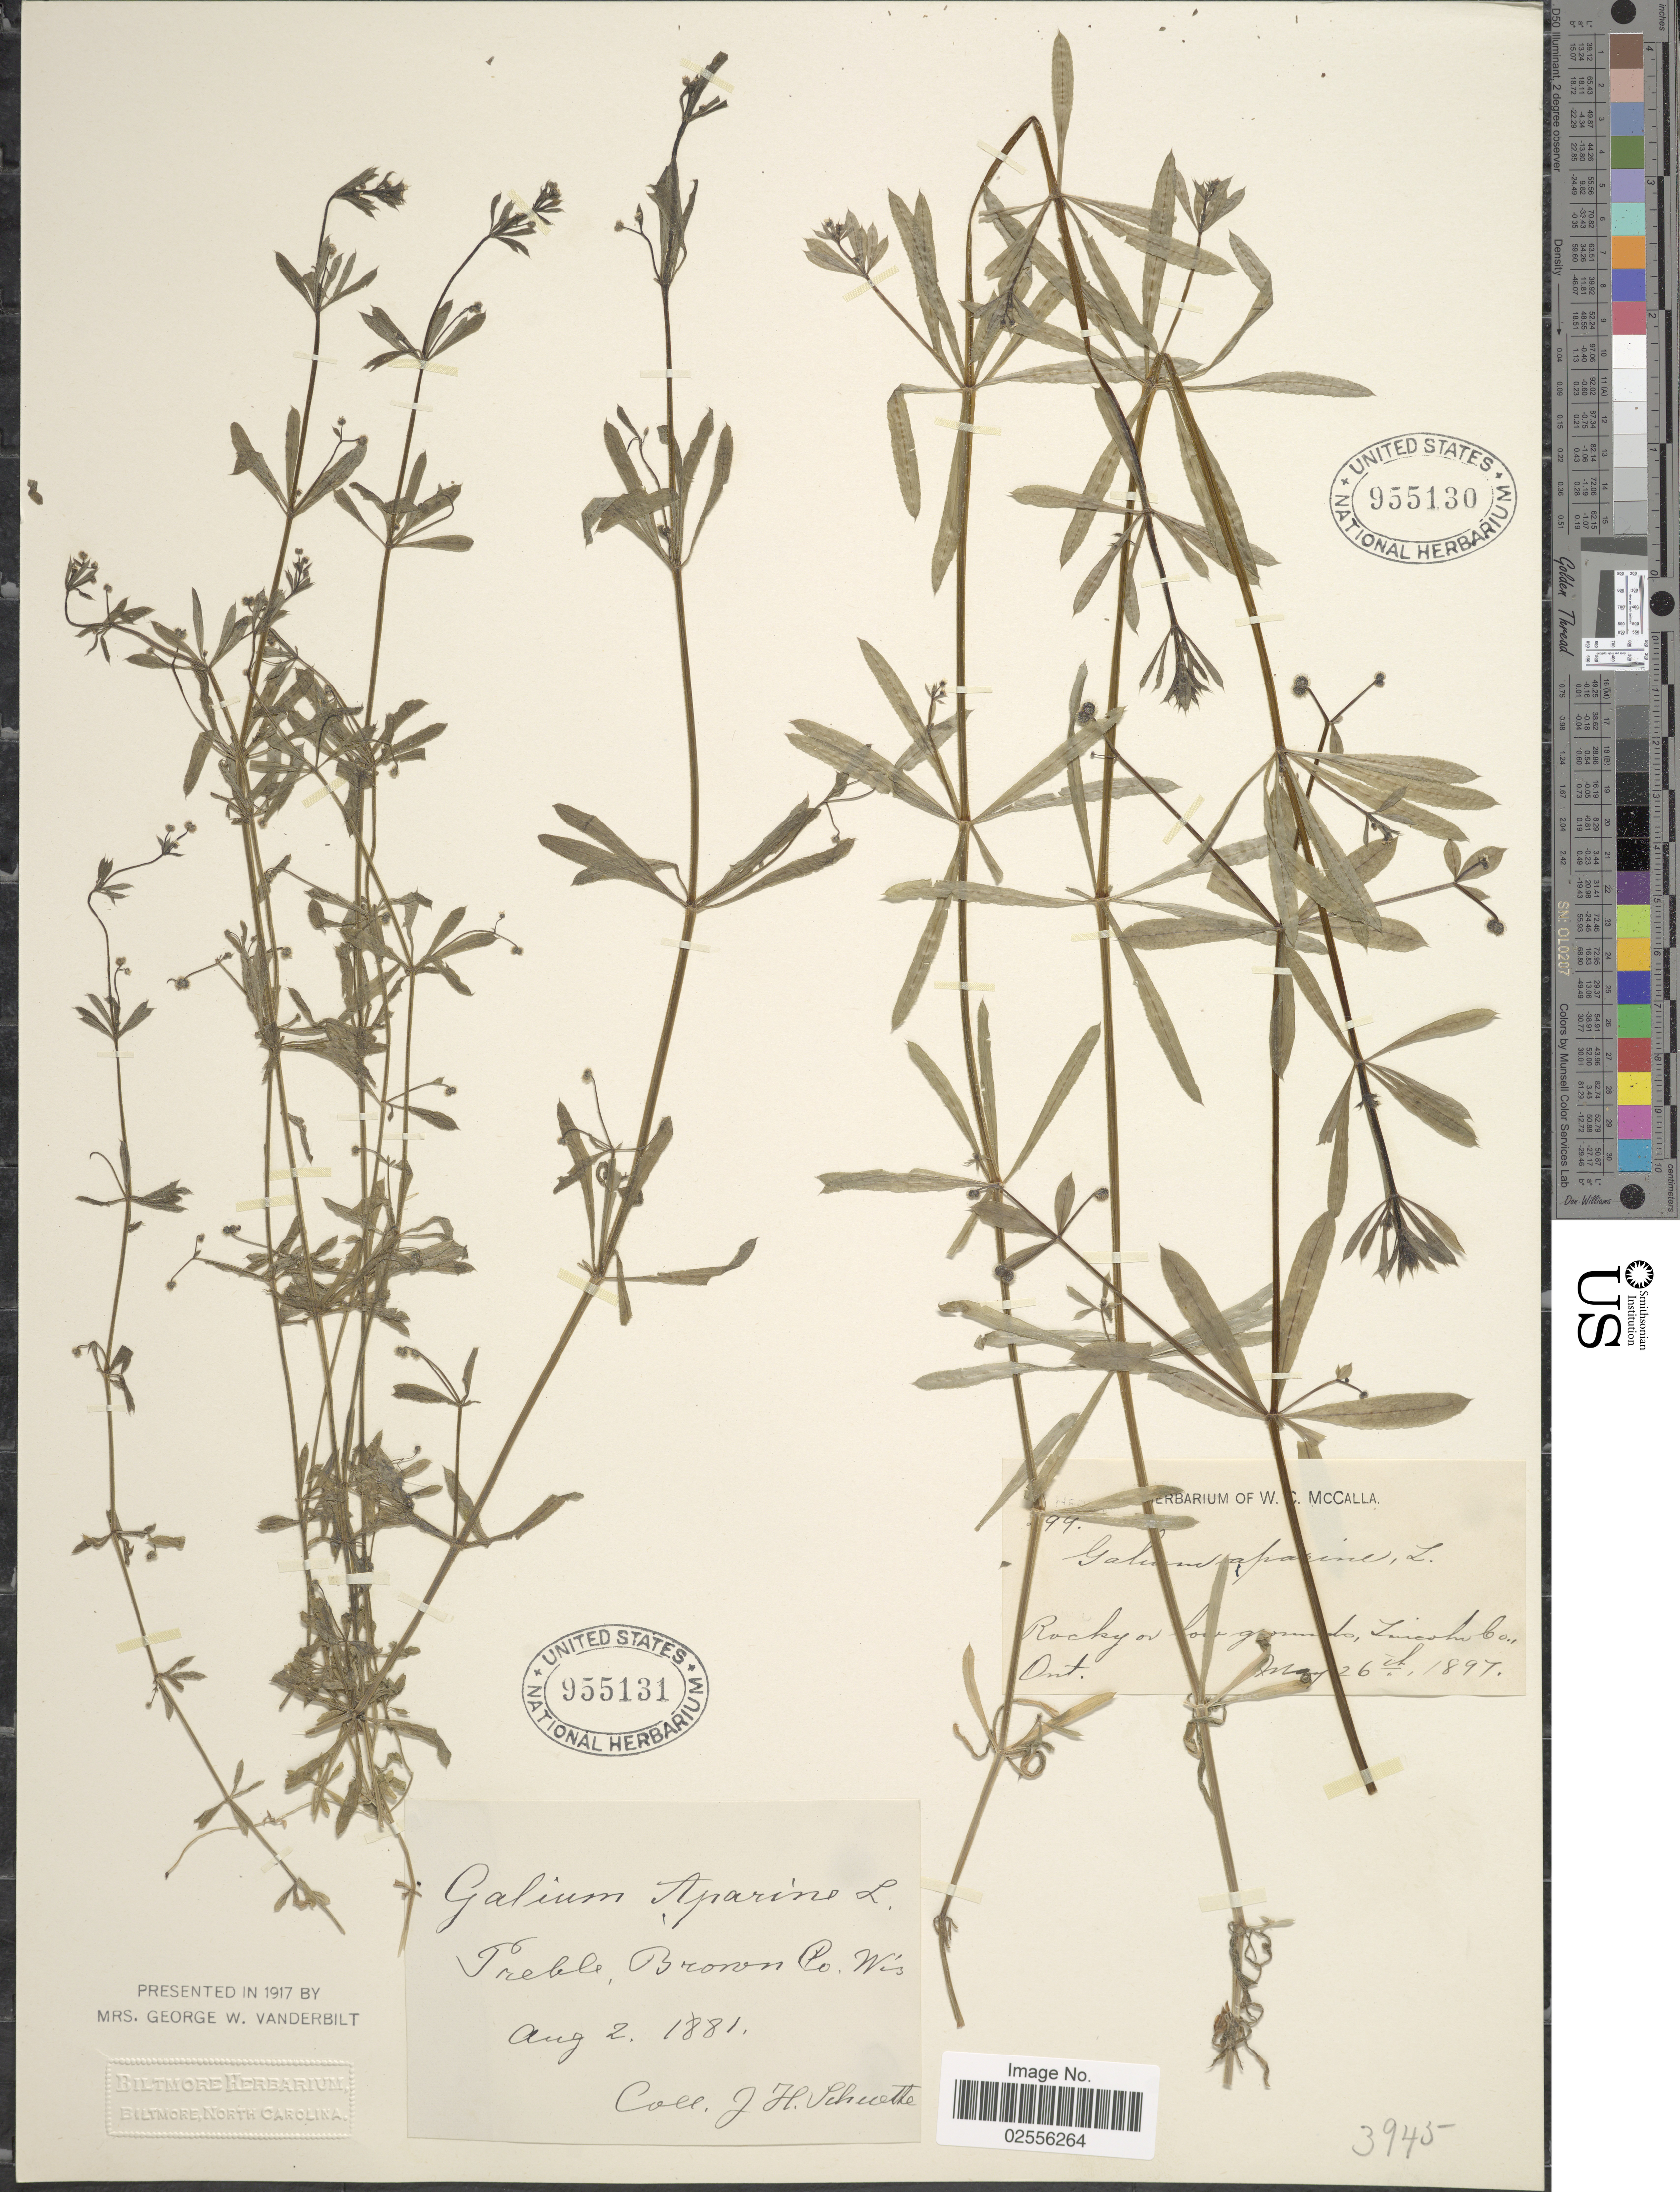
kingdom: Plantae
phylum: Tracheophyta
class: Magnoliopsida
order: Gentianales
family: Rubiaceae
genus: Galium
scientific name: Galium aparine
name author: L.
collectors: J. H. Schuette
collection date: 1881-08-02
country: United States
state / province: Wisconsin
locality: Preble, Brown Co.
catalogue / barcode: US 955131-2